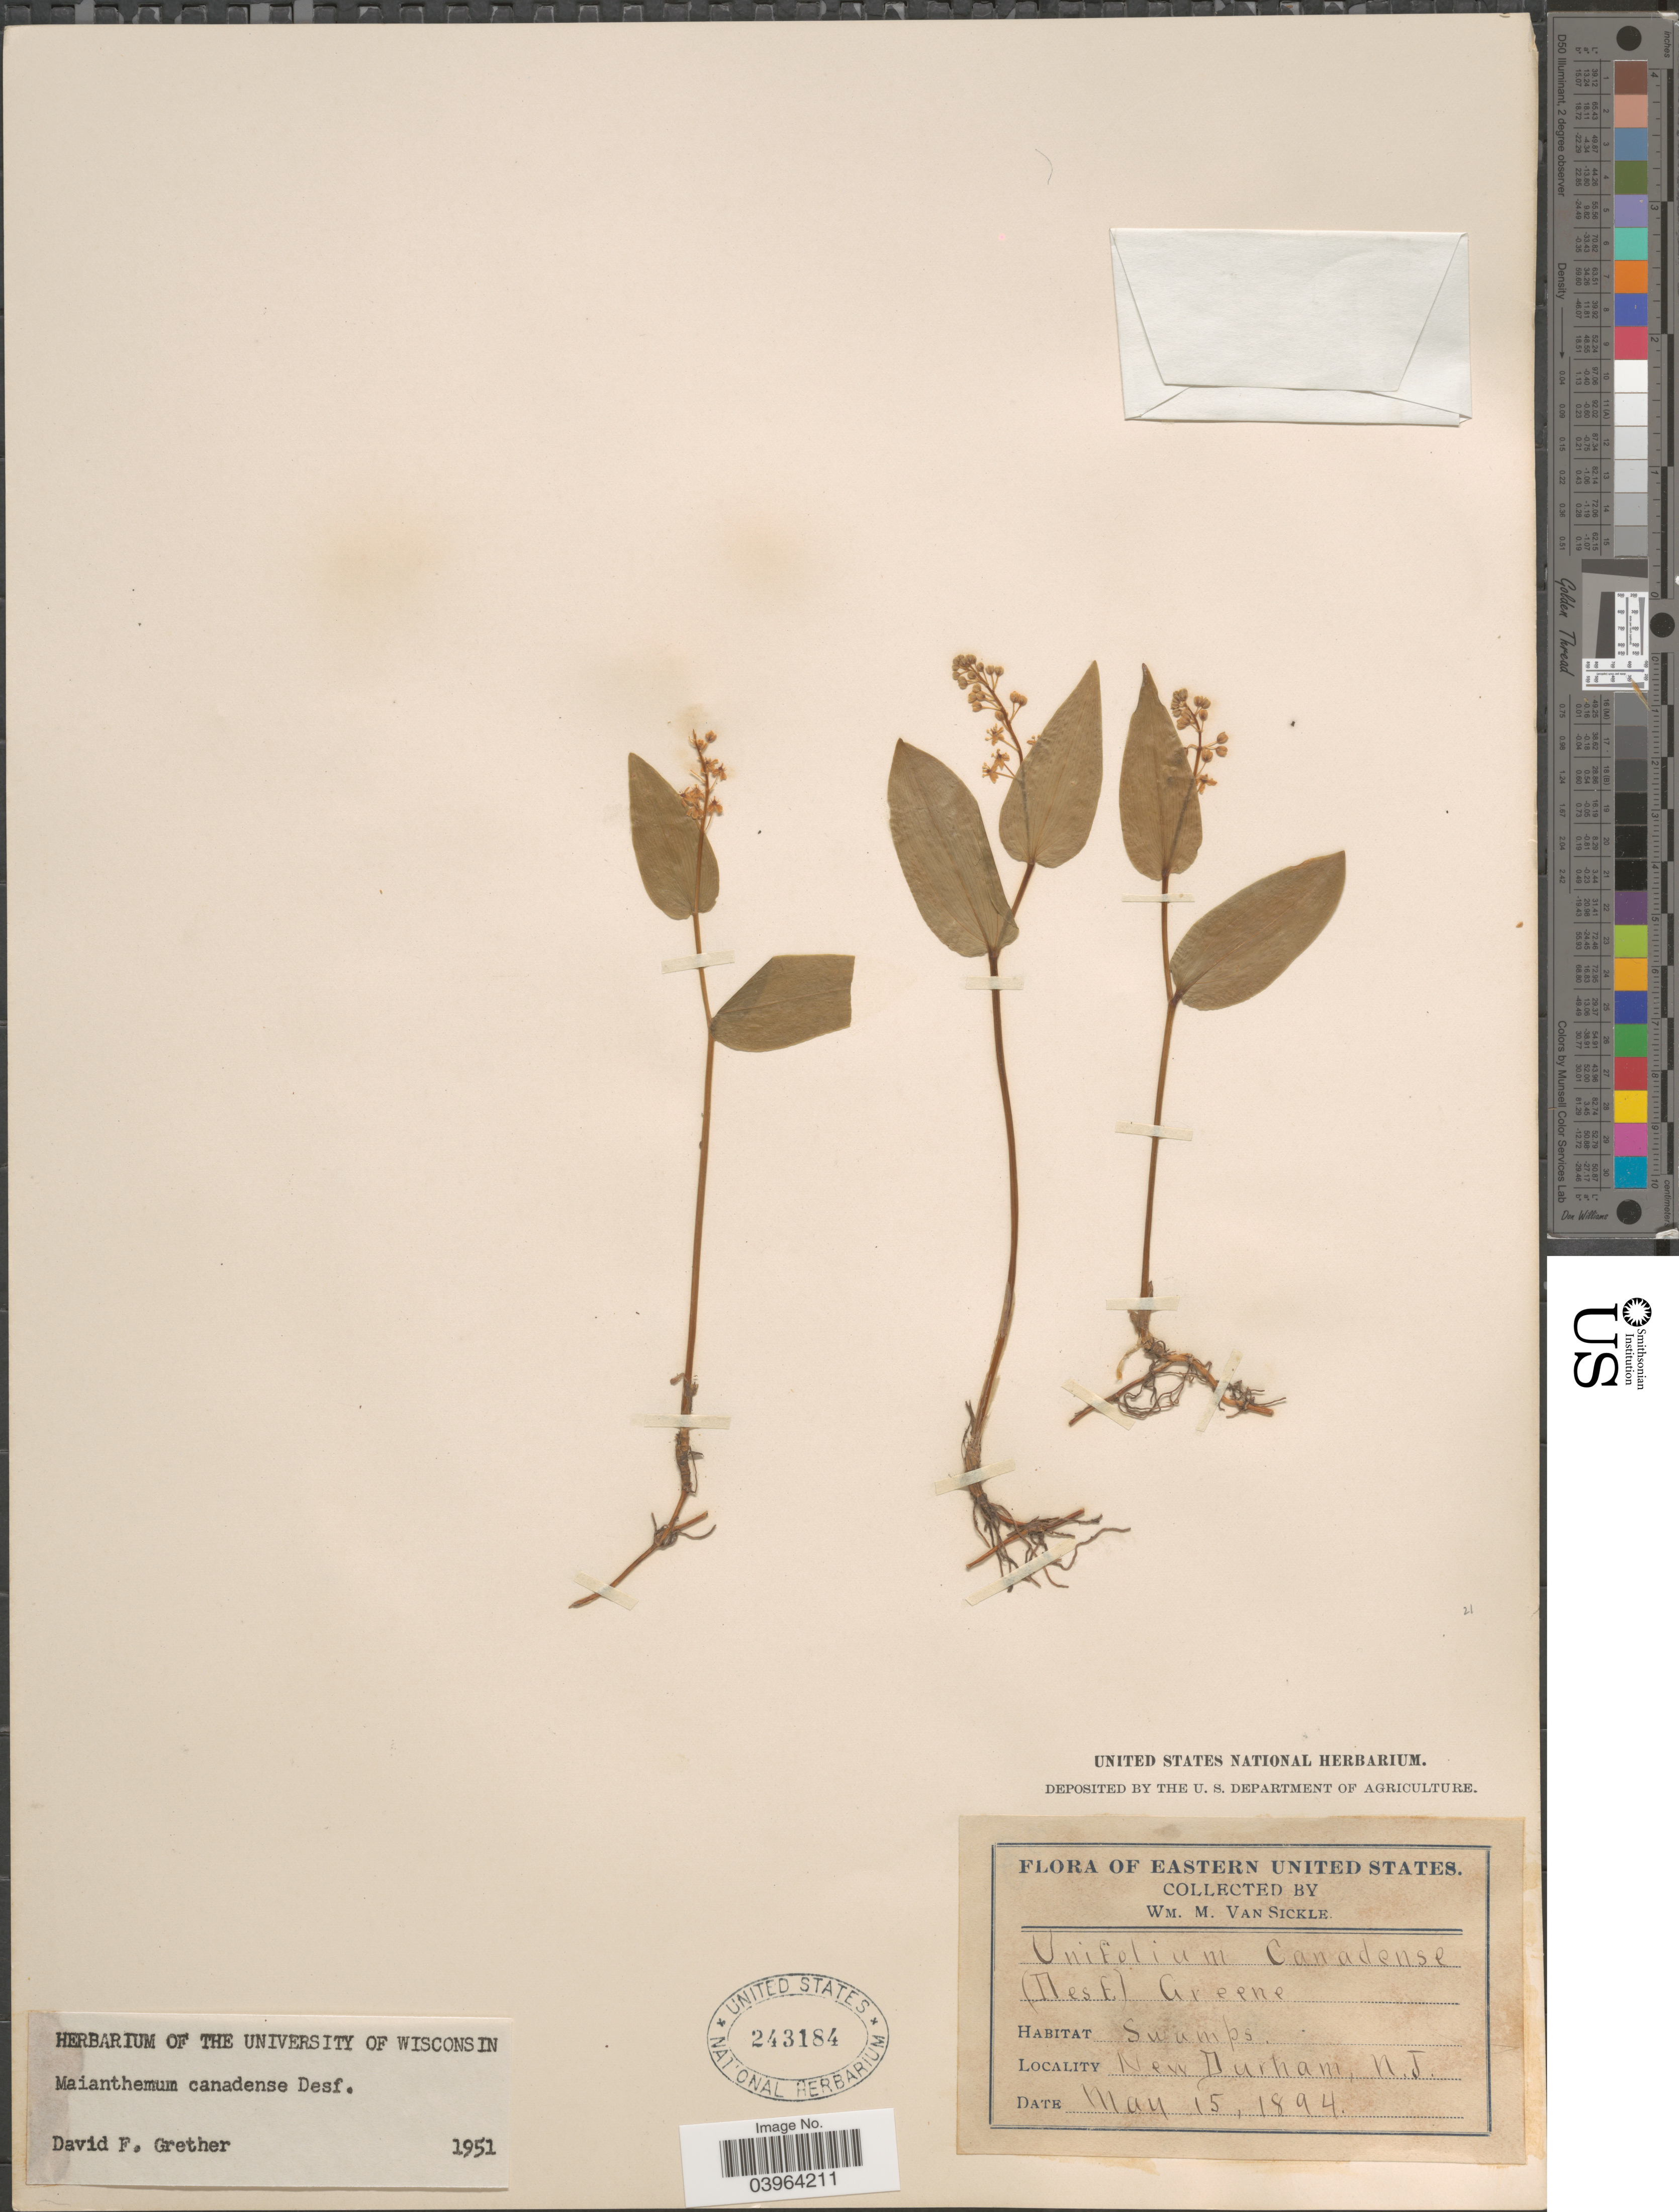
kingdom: Plantae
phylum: Tracheophyta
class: Liliopsida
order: Asparagales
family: Asparagaceae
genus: Maianthemum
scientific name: Maianthemum canadense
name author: Desf.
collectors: W. M. Van Sickle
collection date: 1894-05-15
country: United States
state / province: New Jersey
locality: Eastern United States. New Durham.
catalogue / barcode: US 243184